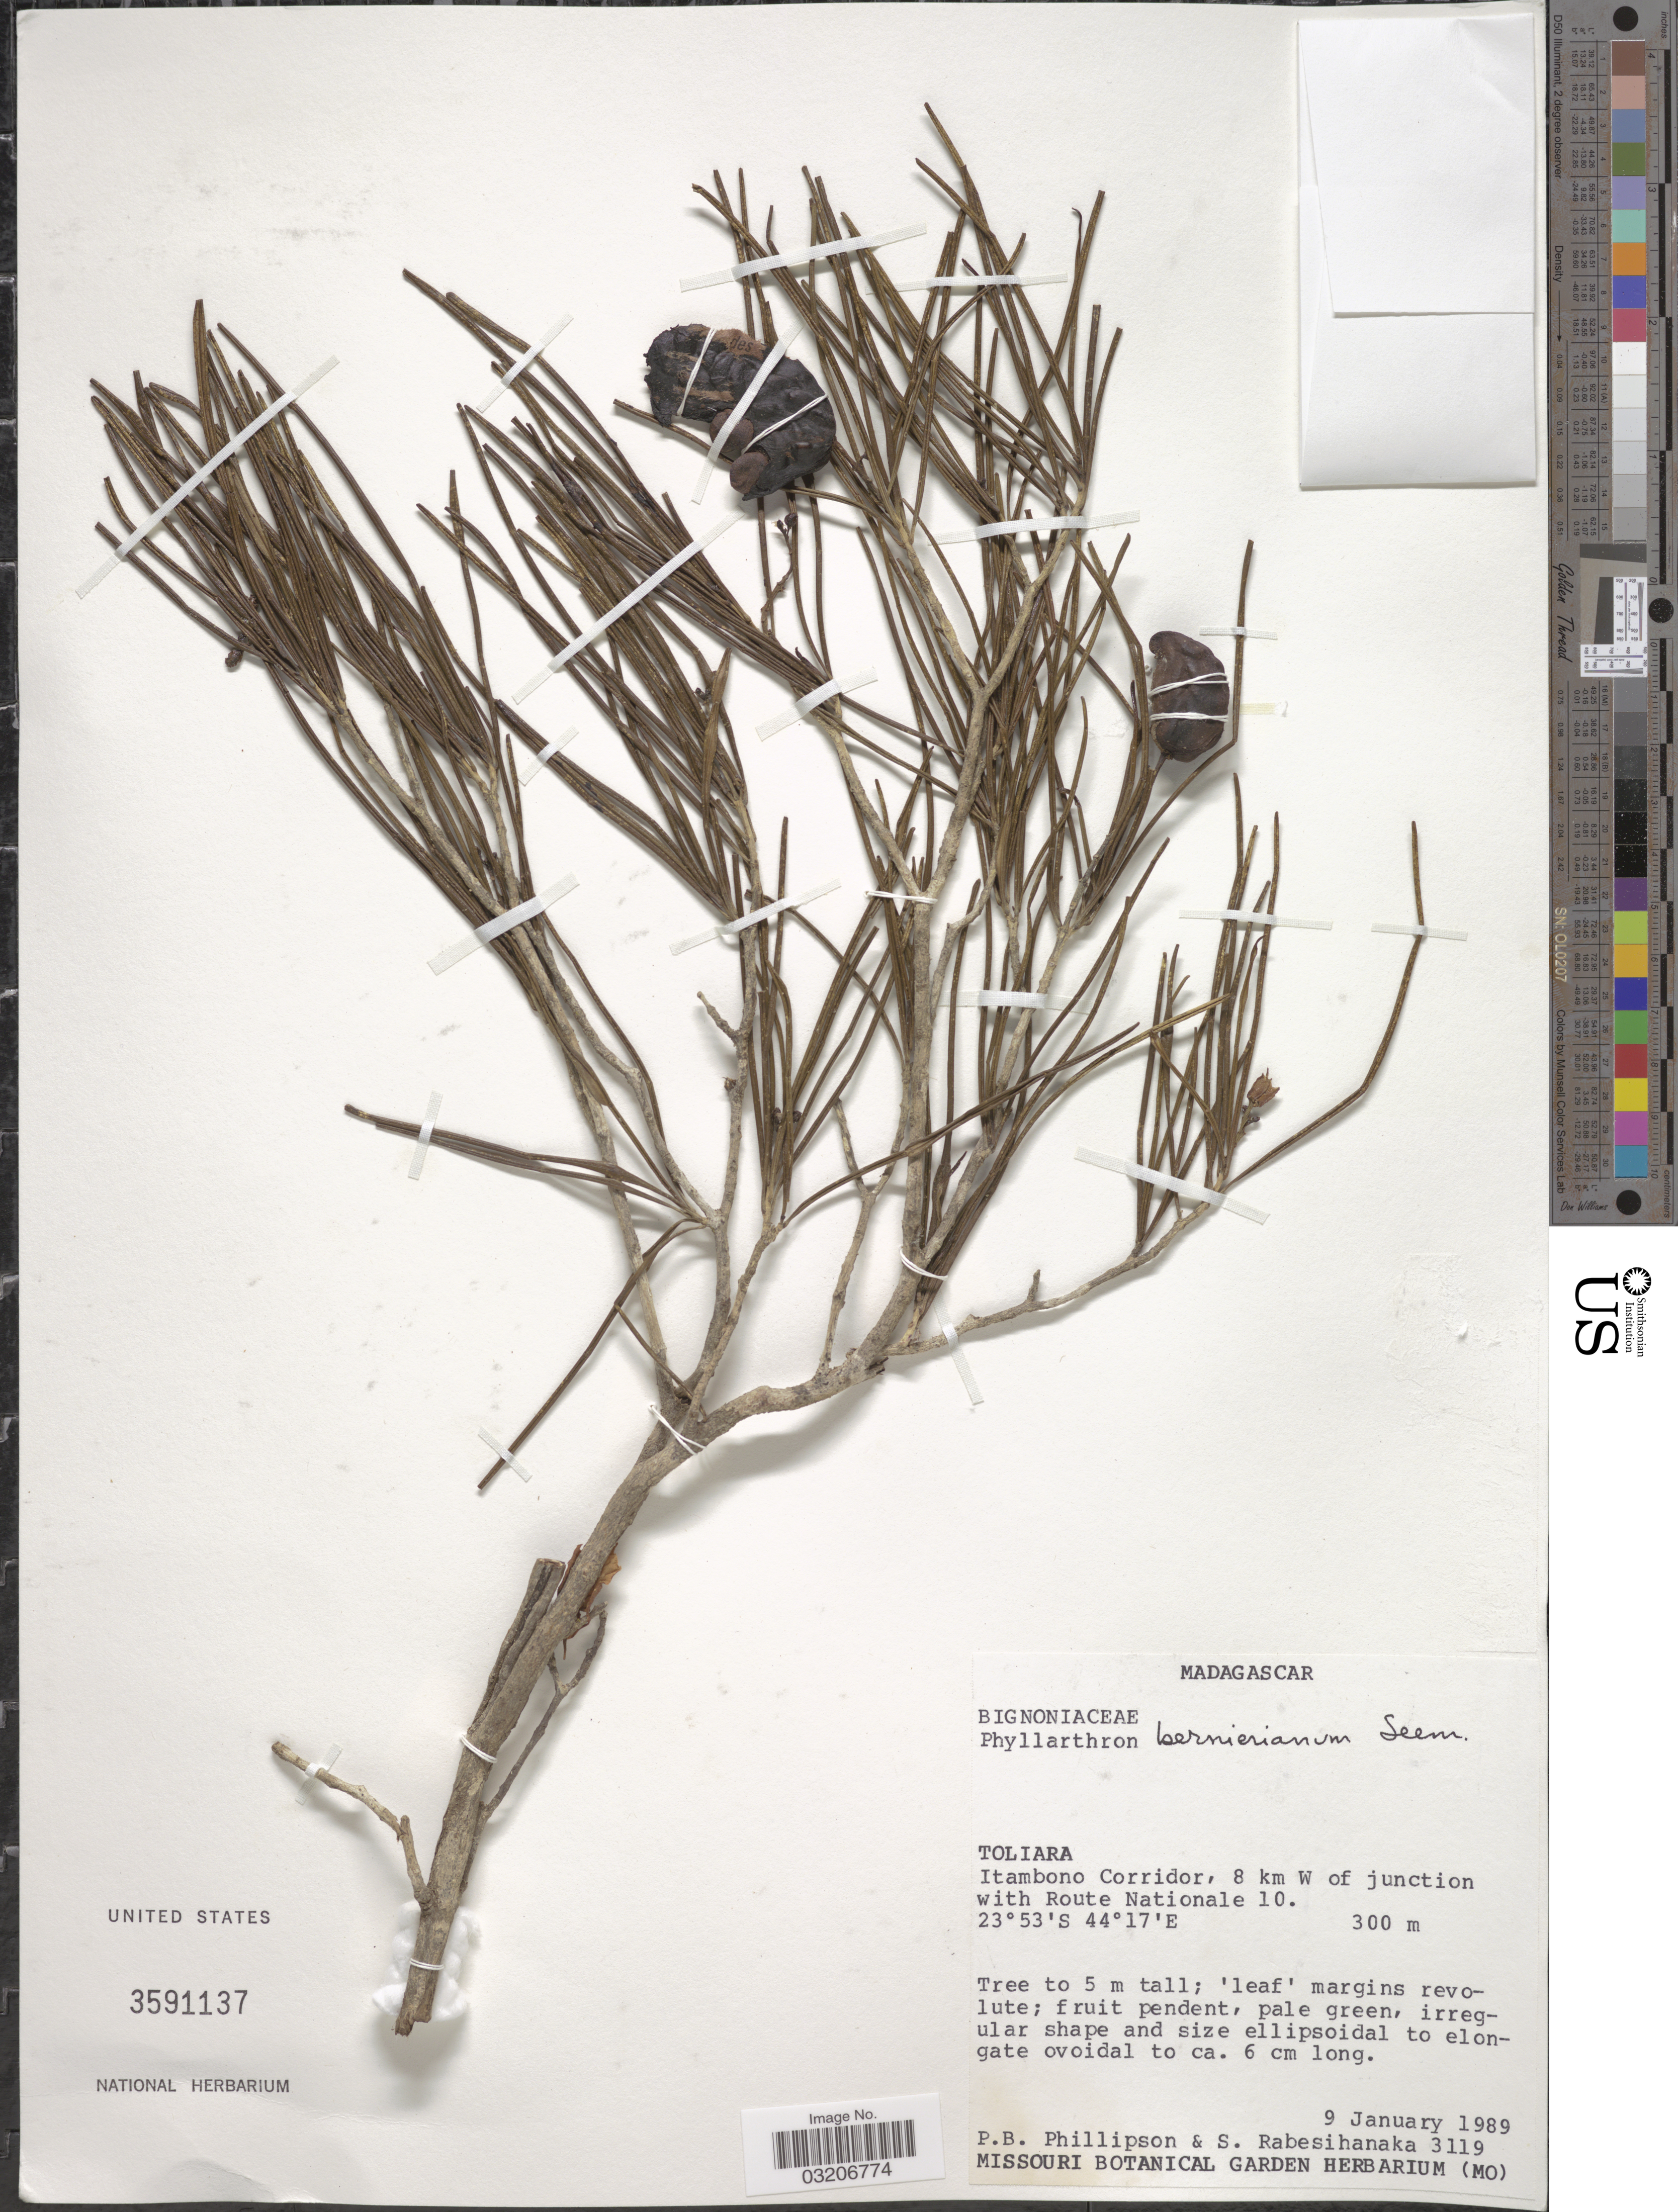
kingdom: Plantae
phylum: Tracheophyta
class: Magnoliopsida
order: Lamiales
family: Bignoniaceae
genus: Phyllarthron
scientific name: Phyllarthron bernierianum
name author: Seem.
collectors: P. B. Phillipson & S. Rabesihanaka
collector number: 3119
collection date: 1989-10-09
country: Madagascar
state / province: Atsimo-Andrefana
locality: Itambono Corridor, 8 km W of junction with Route Nationale 10.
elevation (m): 300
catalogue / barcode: US 3591137